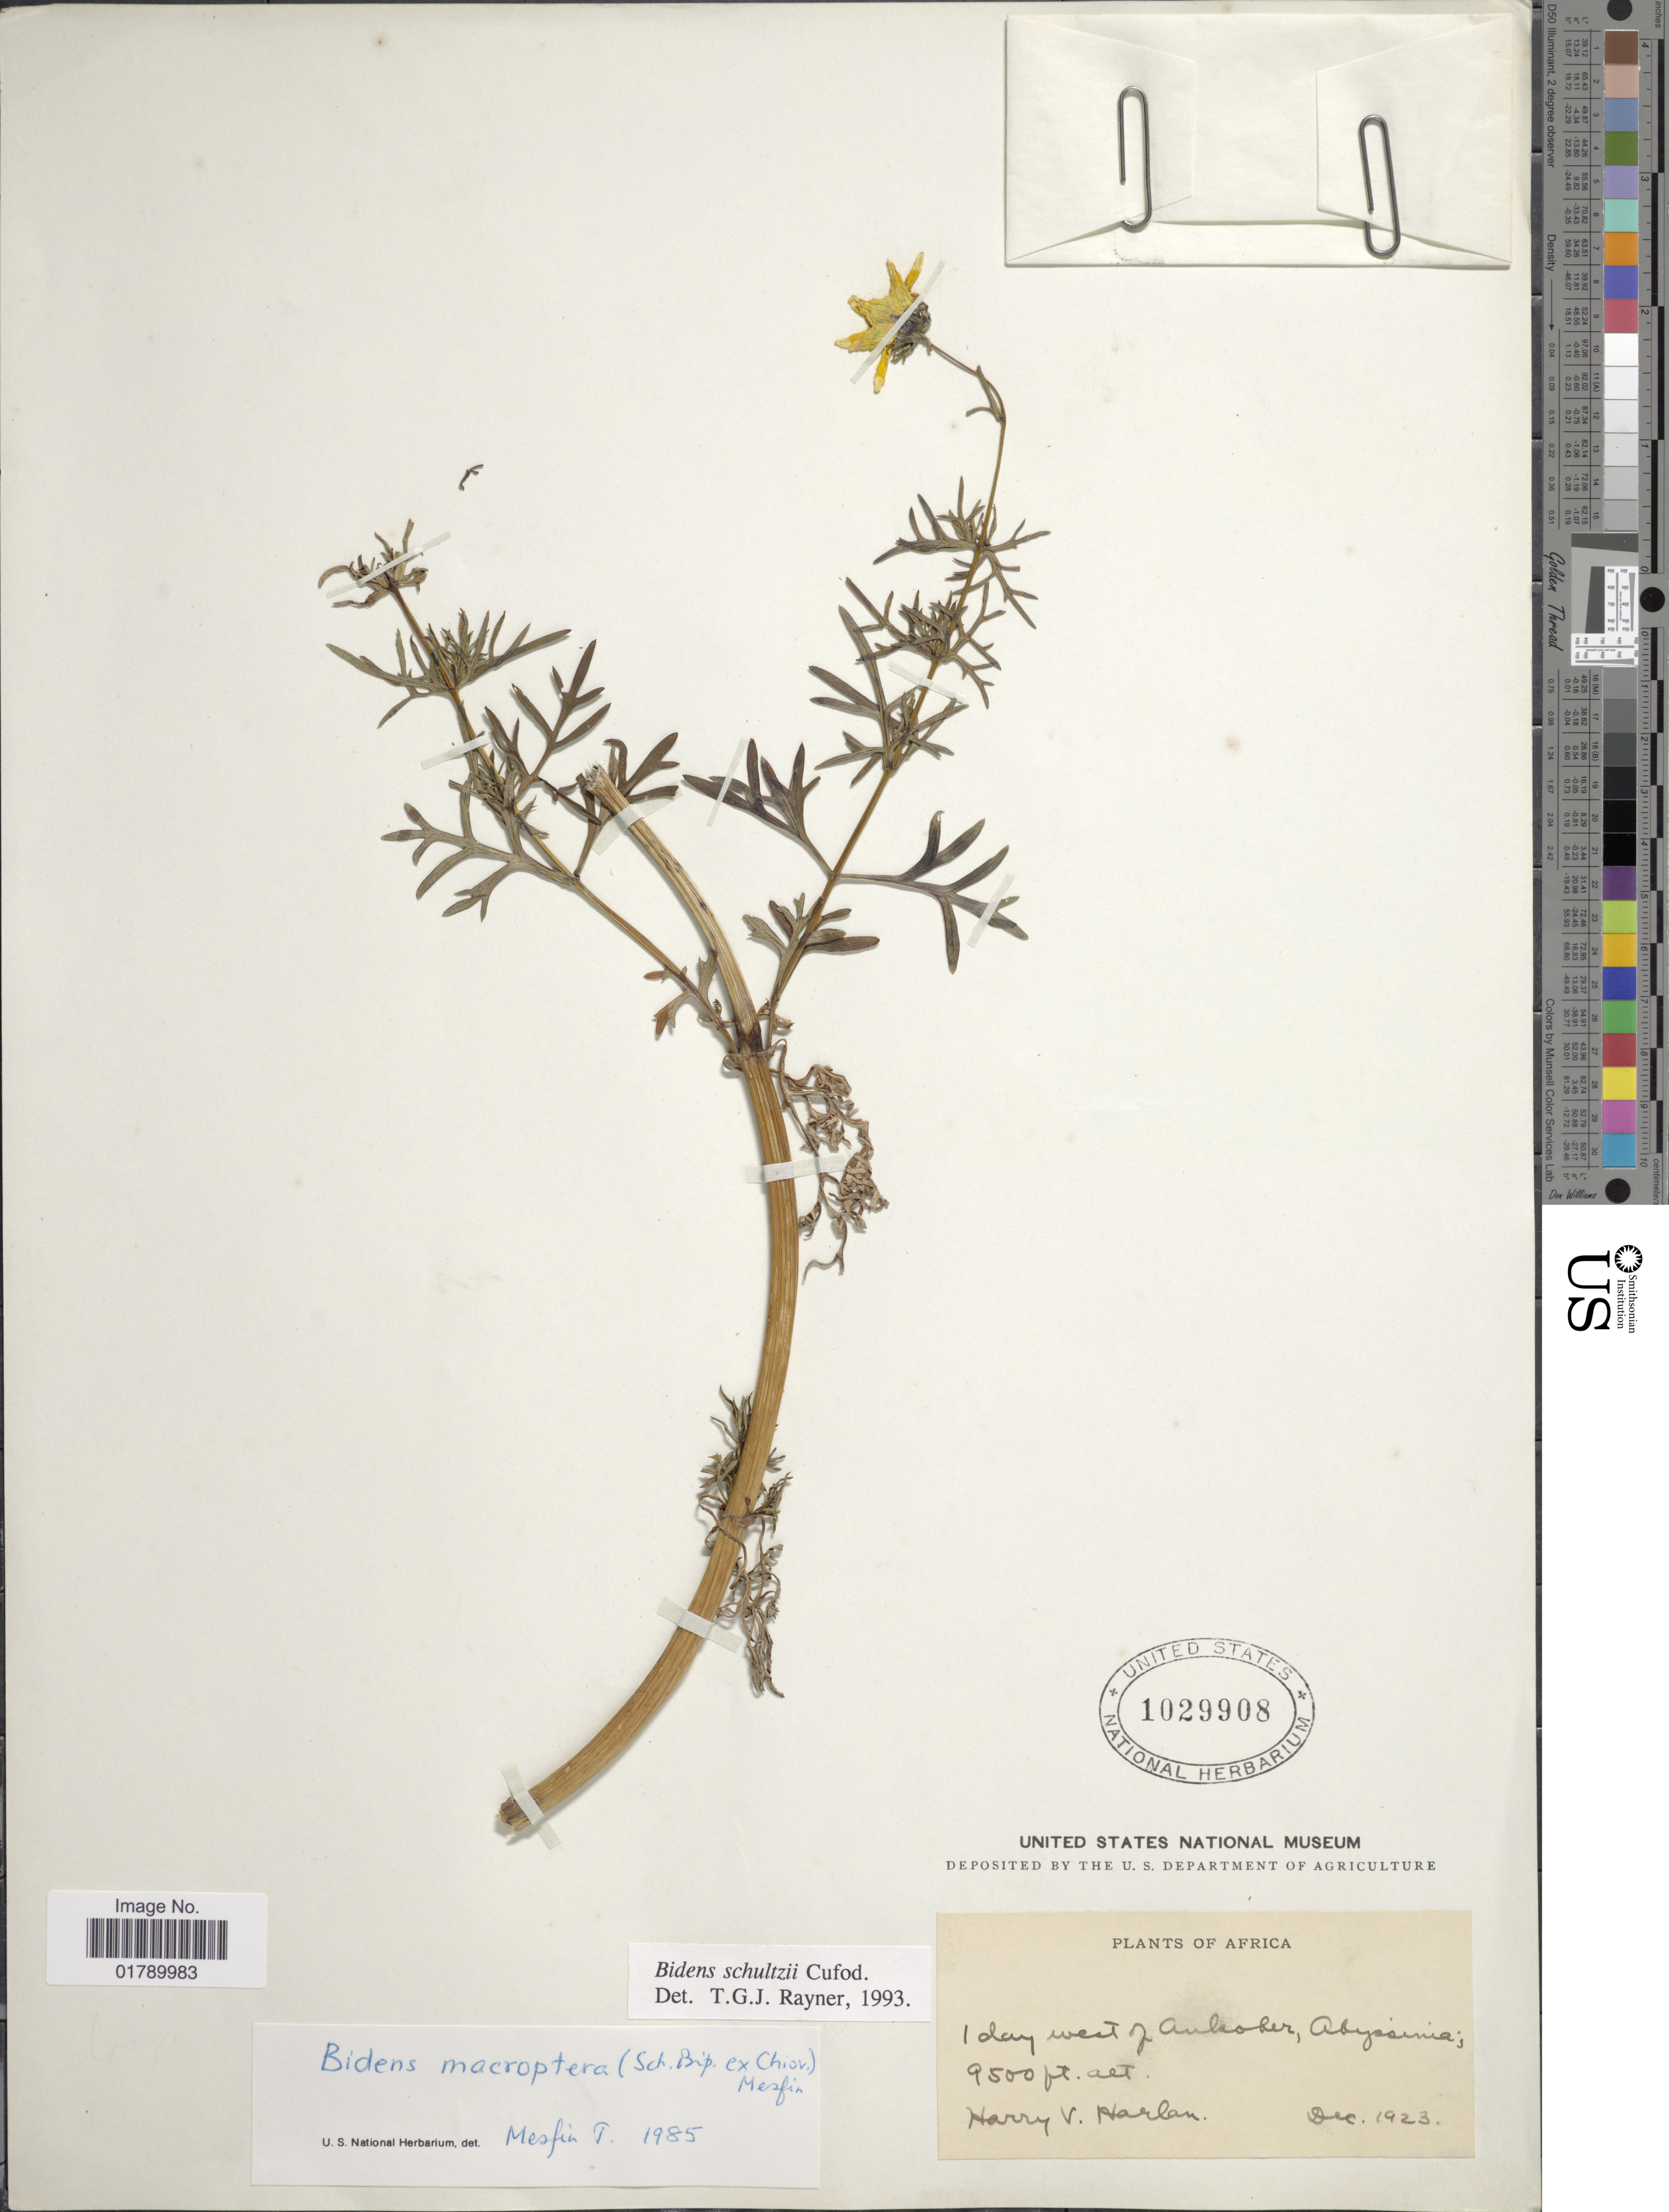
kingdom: Plantae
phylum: Tracheophyta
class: Magnoliopsida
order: Asterales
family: Asteraceae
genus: Bidens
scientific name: Bidens schultzii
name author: Cufod.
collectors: H. Harlan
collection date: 1923-12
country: Ethiopia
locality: Africa, 1 day west of Ankober, Abyssinia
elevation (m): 2896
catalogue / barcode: US 1029908